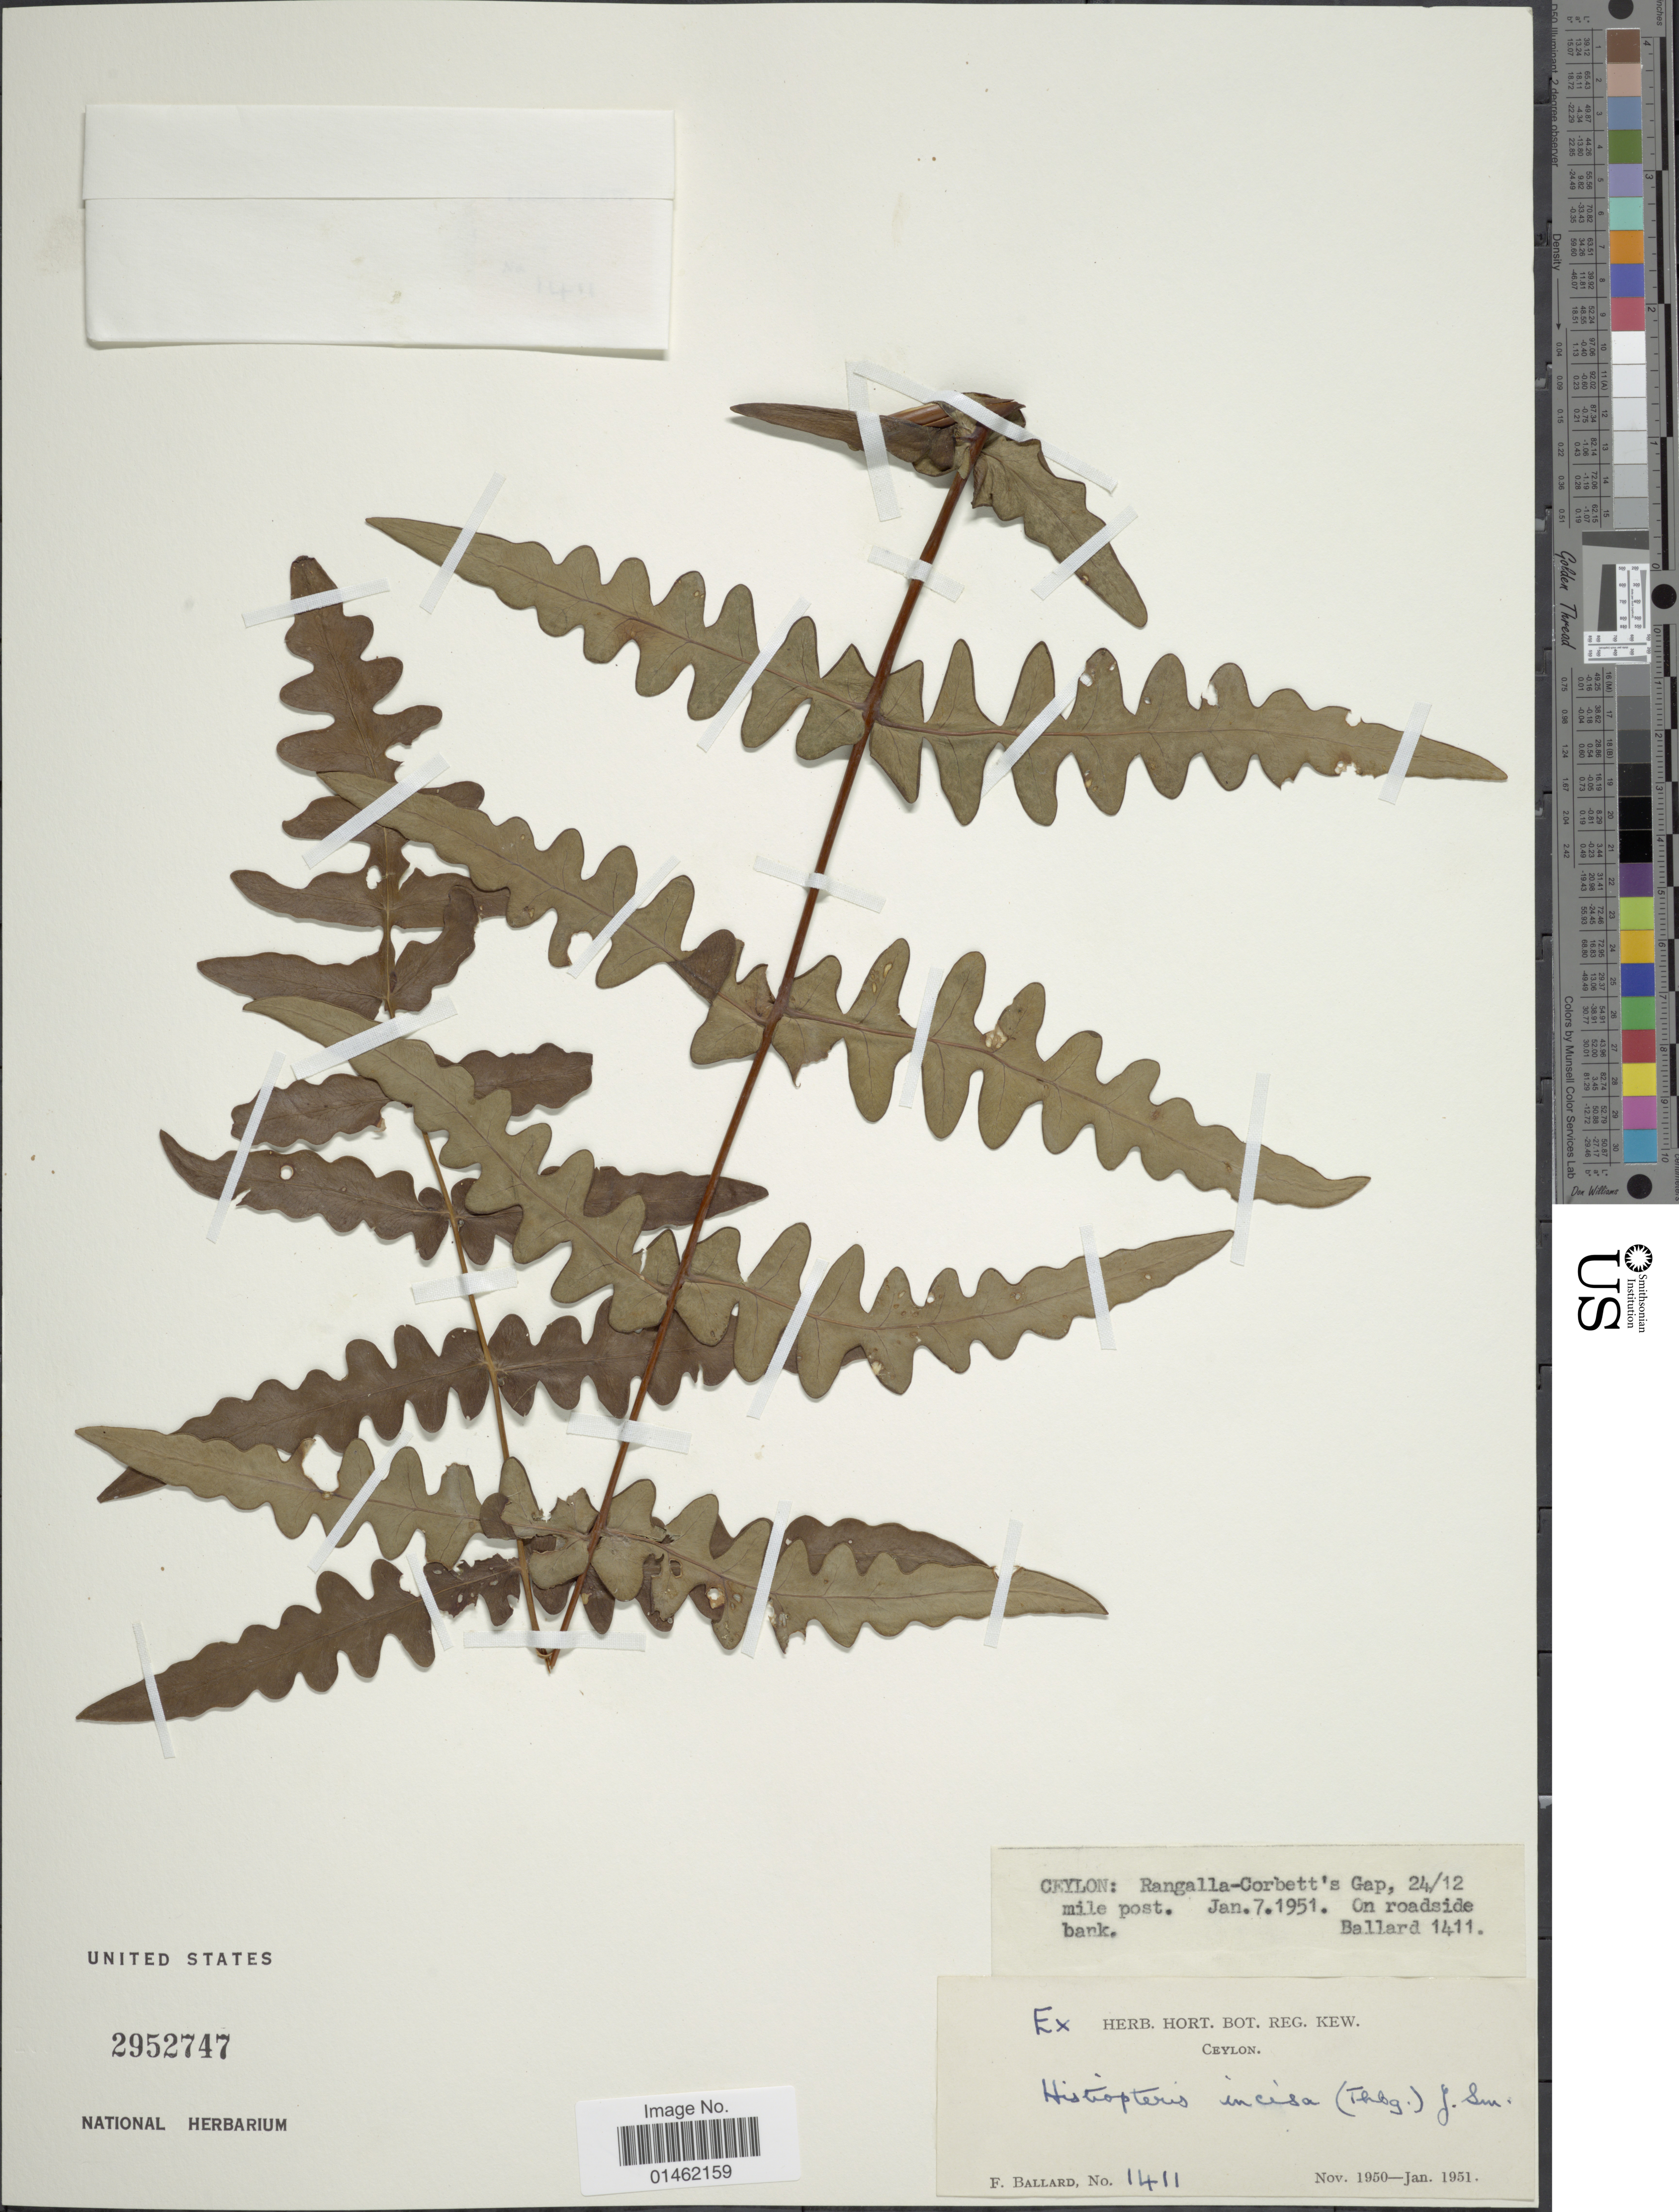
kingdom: Plantae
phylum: Tracheophyta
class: Polypodiopsida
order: Polypodiales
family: Dennstaedtiaceae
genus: Histiopteris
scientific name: Histiopteris incisa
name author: (Thunb.) J. Sm.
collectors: F. Ballard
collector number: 1411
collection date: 1950-11/1951-01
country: Sri Lanka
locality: Ceylon: Rangalla-Corbett's Gap, 24/12 mile post. On roadside bank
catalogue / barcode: US 2952747